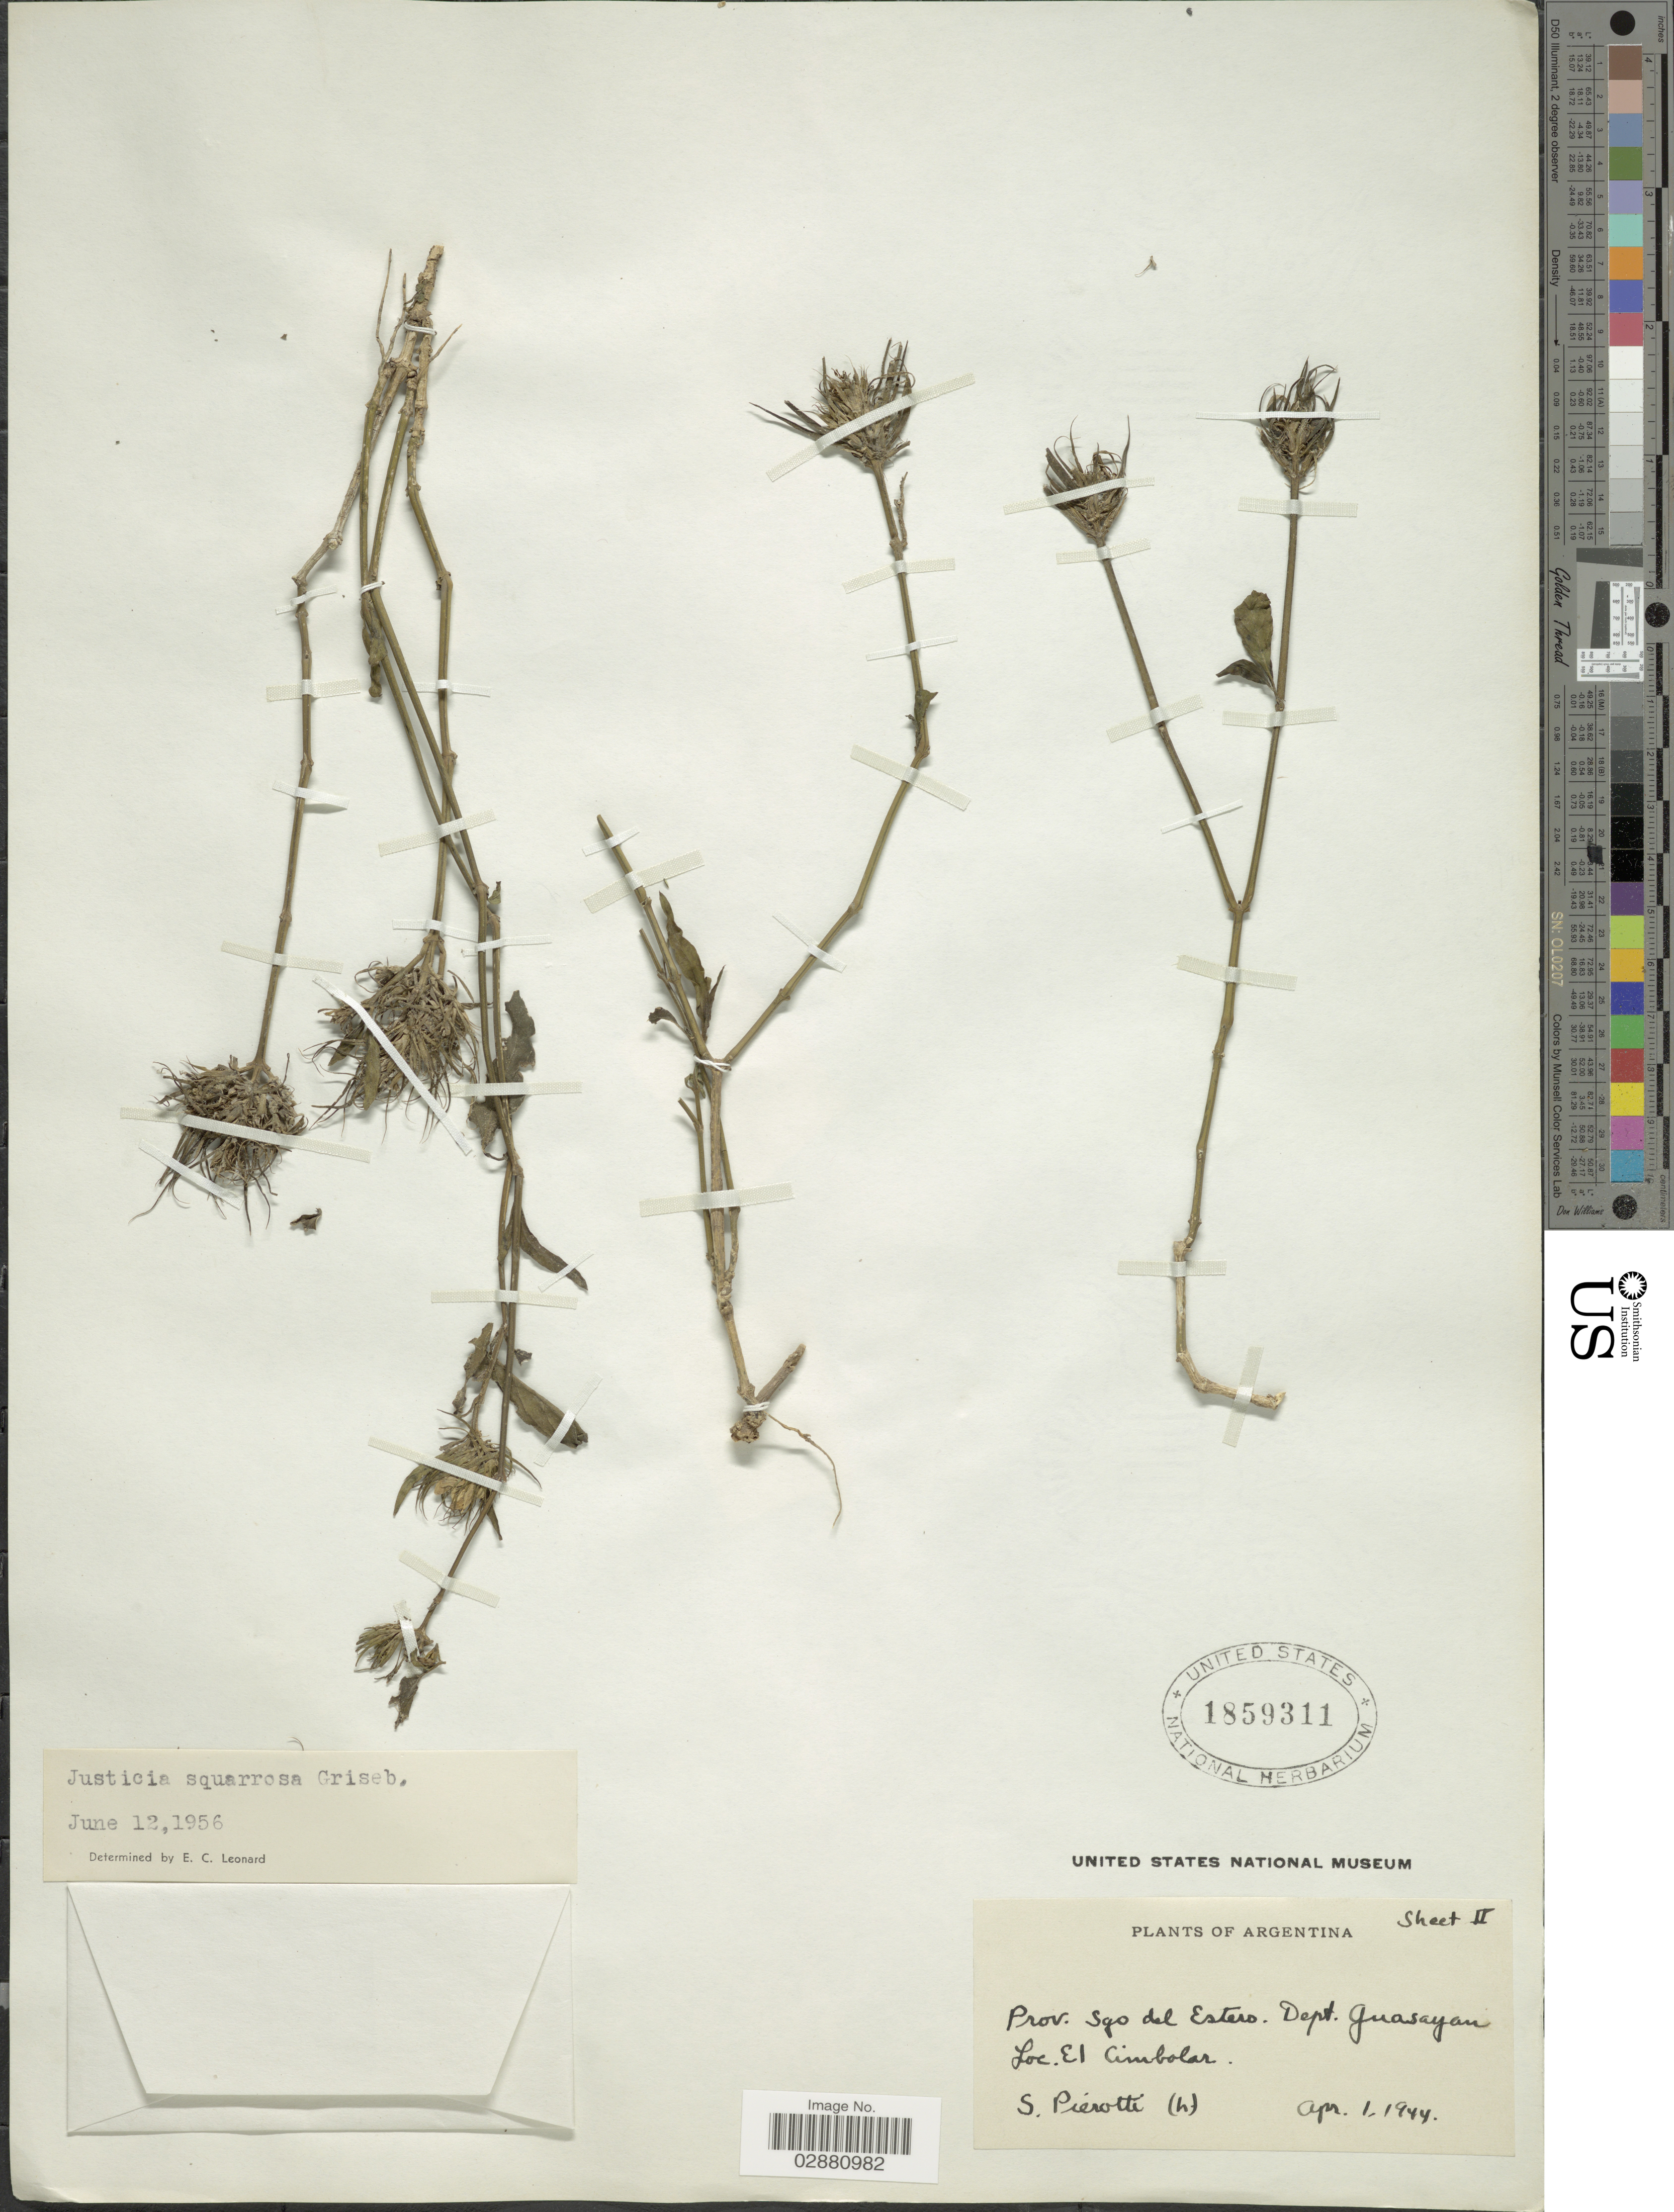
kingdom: Plantae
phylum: Tracheophyta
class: Magnoliopsida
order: Lamiales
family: Acanthaceae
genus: Justicia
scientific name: Justicia squarrosa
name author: Griseb.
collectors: S. A. Pierotti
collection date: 1944-04-01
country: Argentina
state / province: Santiago del Estero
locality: Prov. Sgo del Estero. Dept. Guasayan. El Cimbolar.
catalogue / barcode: US 1859311